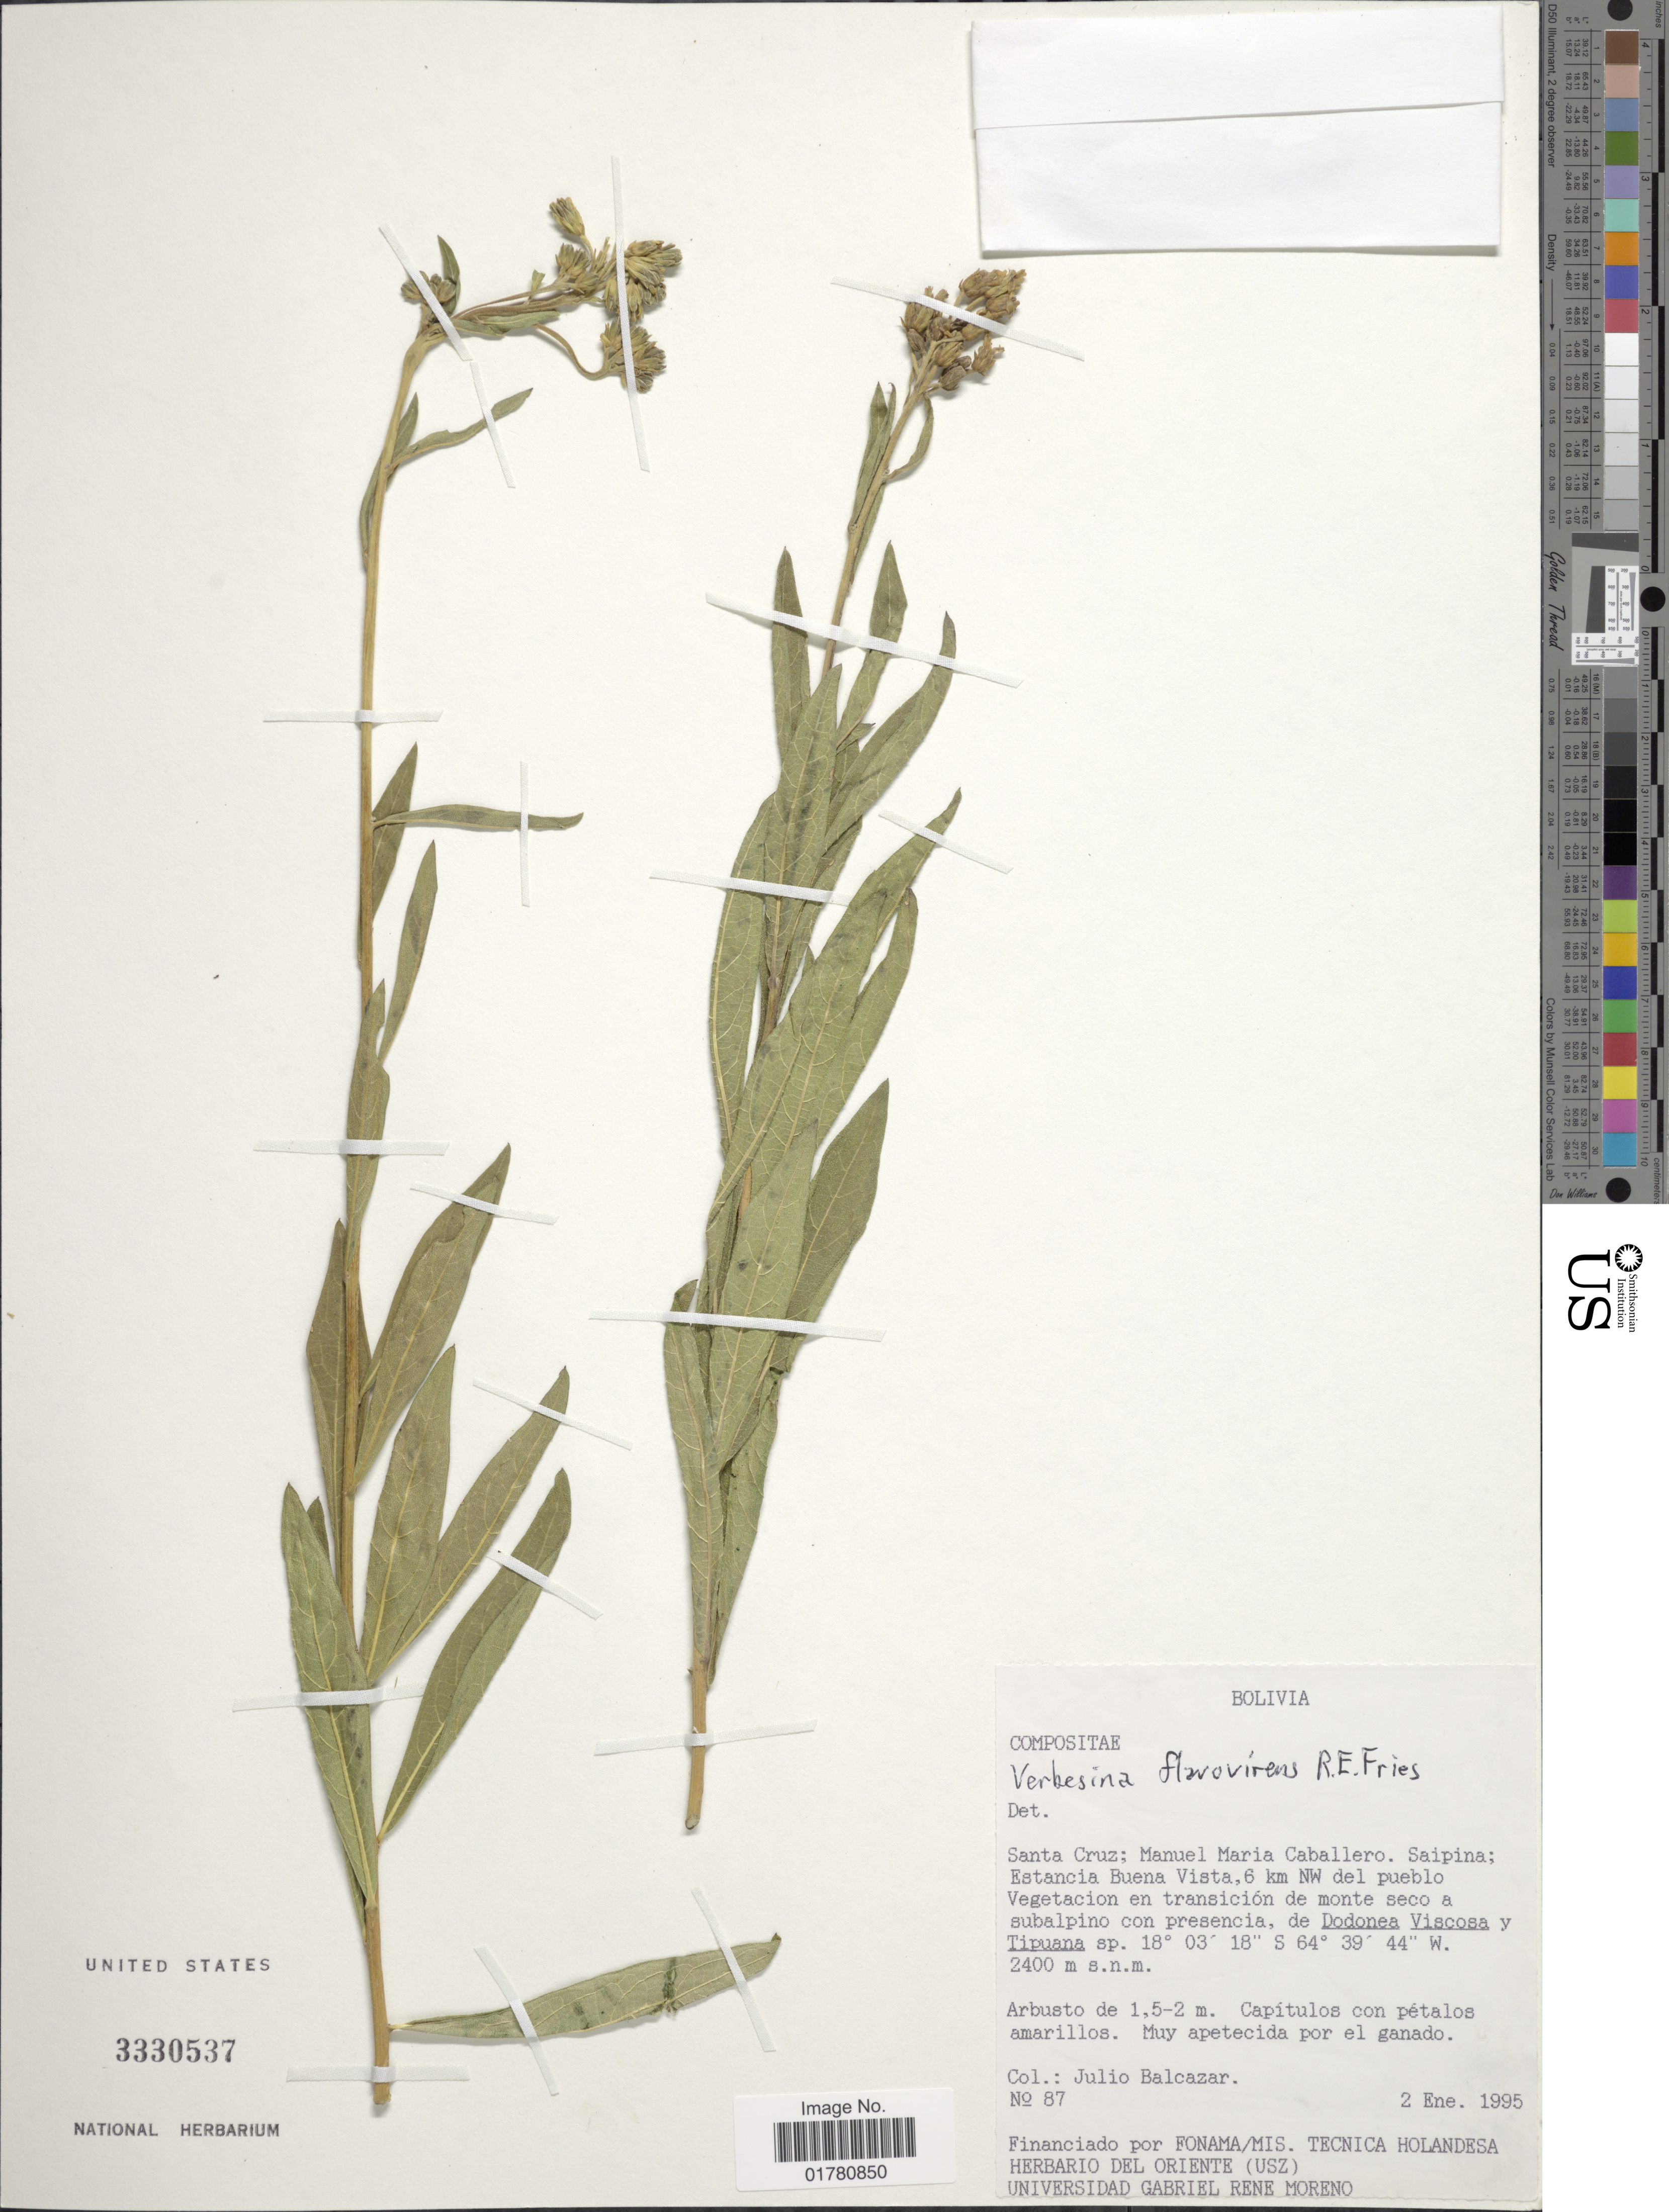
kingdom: Plantae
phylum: Tracheophyta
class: Magnoliopsida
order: Asterales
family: Asteraceae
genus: Verbesina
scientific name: Verbesina flavovirens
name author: R.E. Fr.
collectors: J. Balcazar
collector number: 87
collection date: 1995-01-02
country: Bolivia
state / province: Santa Cruz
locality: Manuel Maria Caballero. Saipina; Estancia Buena Vista, 6 km NW del pueblo Vegetacion en transición de monte seco a subalpino con presencia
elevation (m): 2400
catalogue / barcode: US 3330537